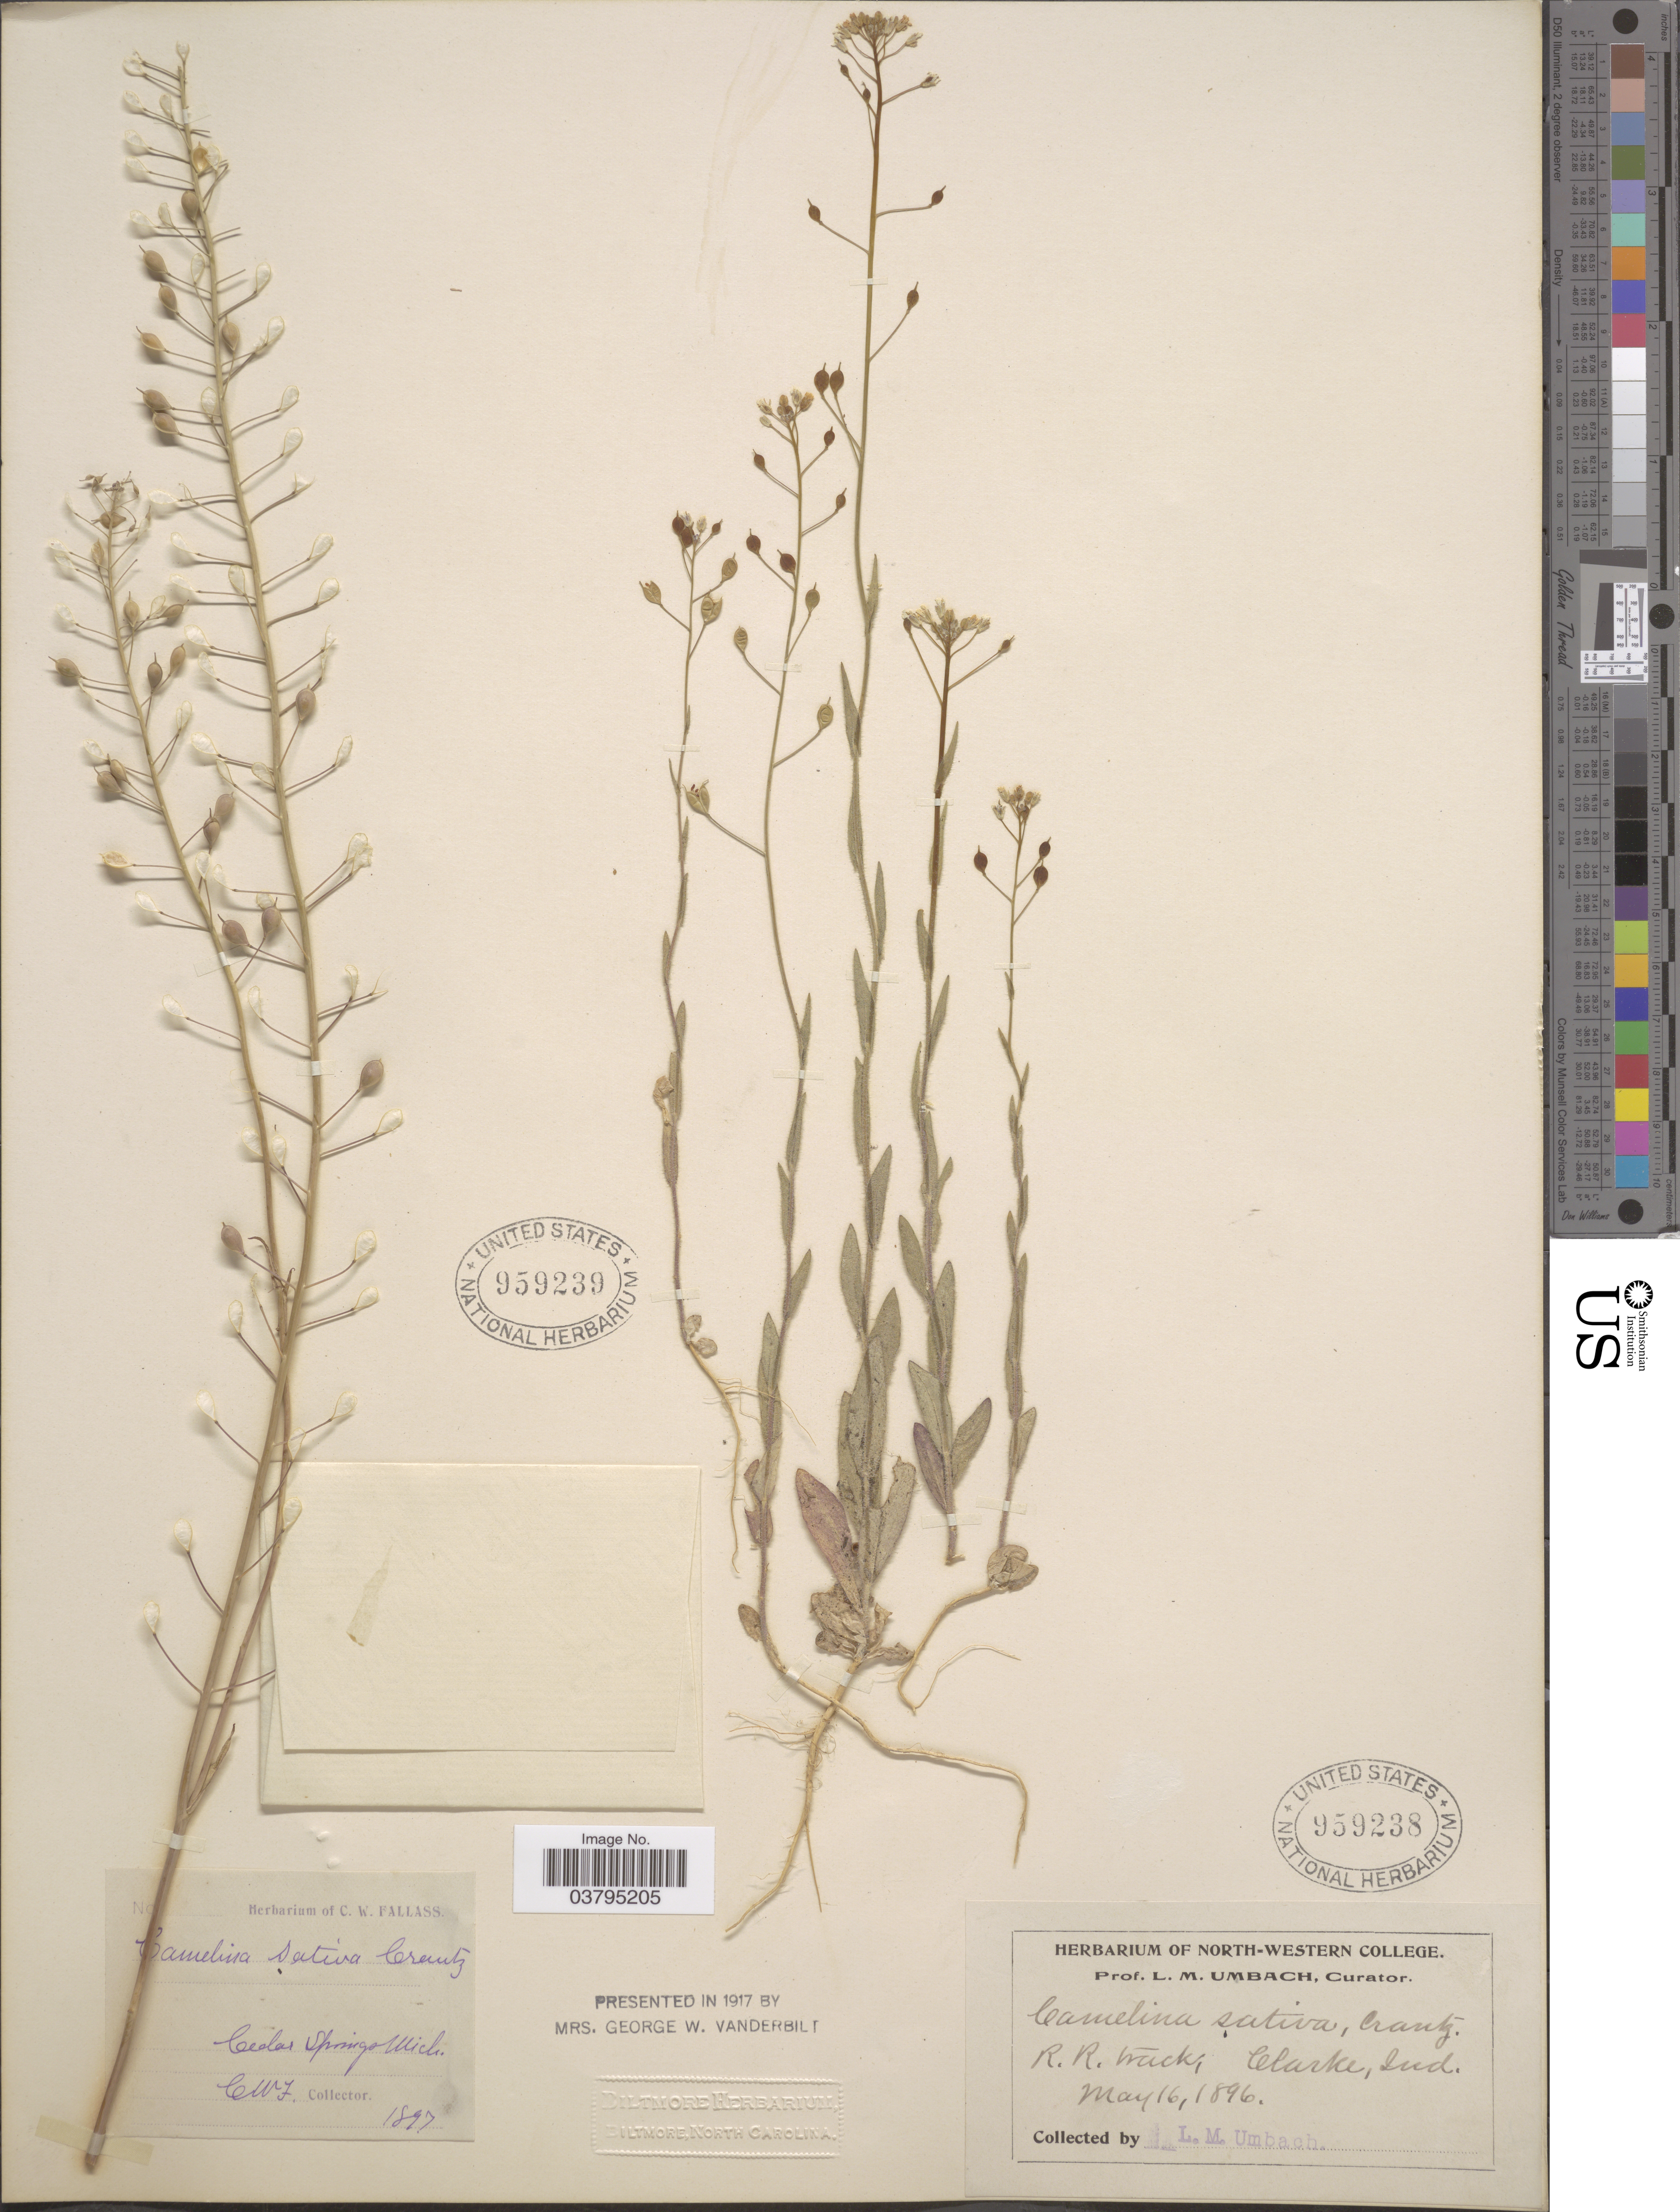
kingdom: Plantae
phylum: Tracheophyta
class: Magnoliopsida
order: Brassicales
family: Brassicaceae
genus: Camelina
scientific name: Camelina microcarpa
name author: DC.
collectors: L. M. Umbach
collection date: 1896-05-16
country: United States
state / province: Indiana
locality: R.R. track; Clarke.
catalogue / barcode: US 959238-2